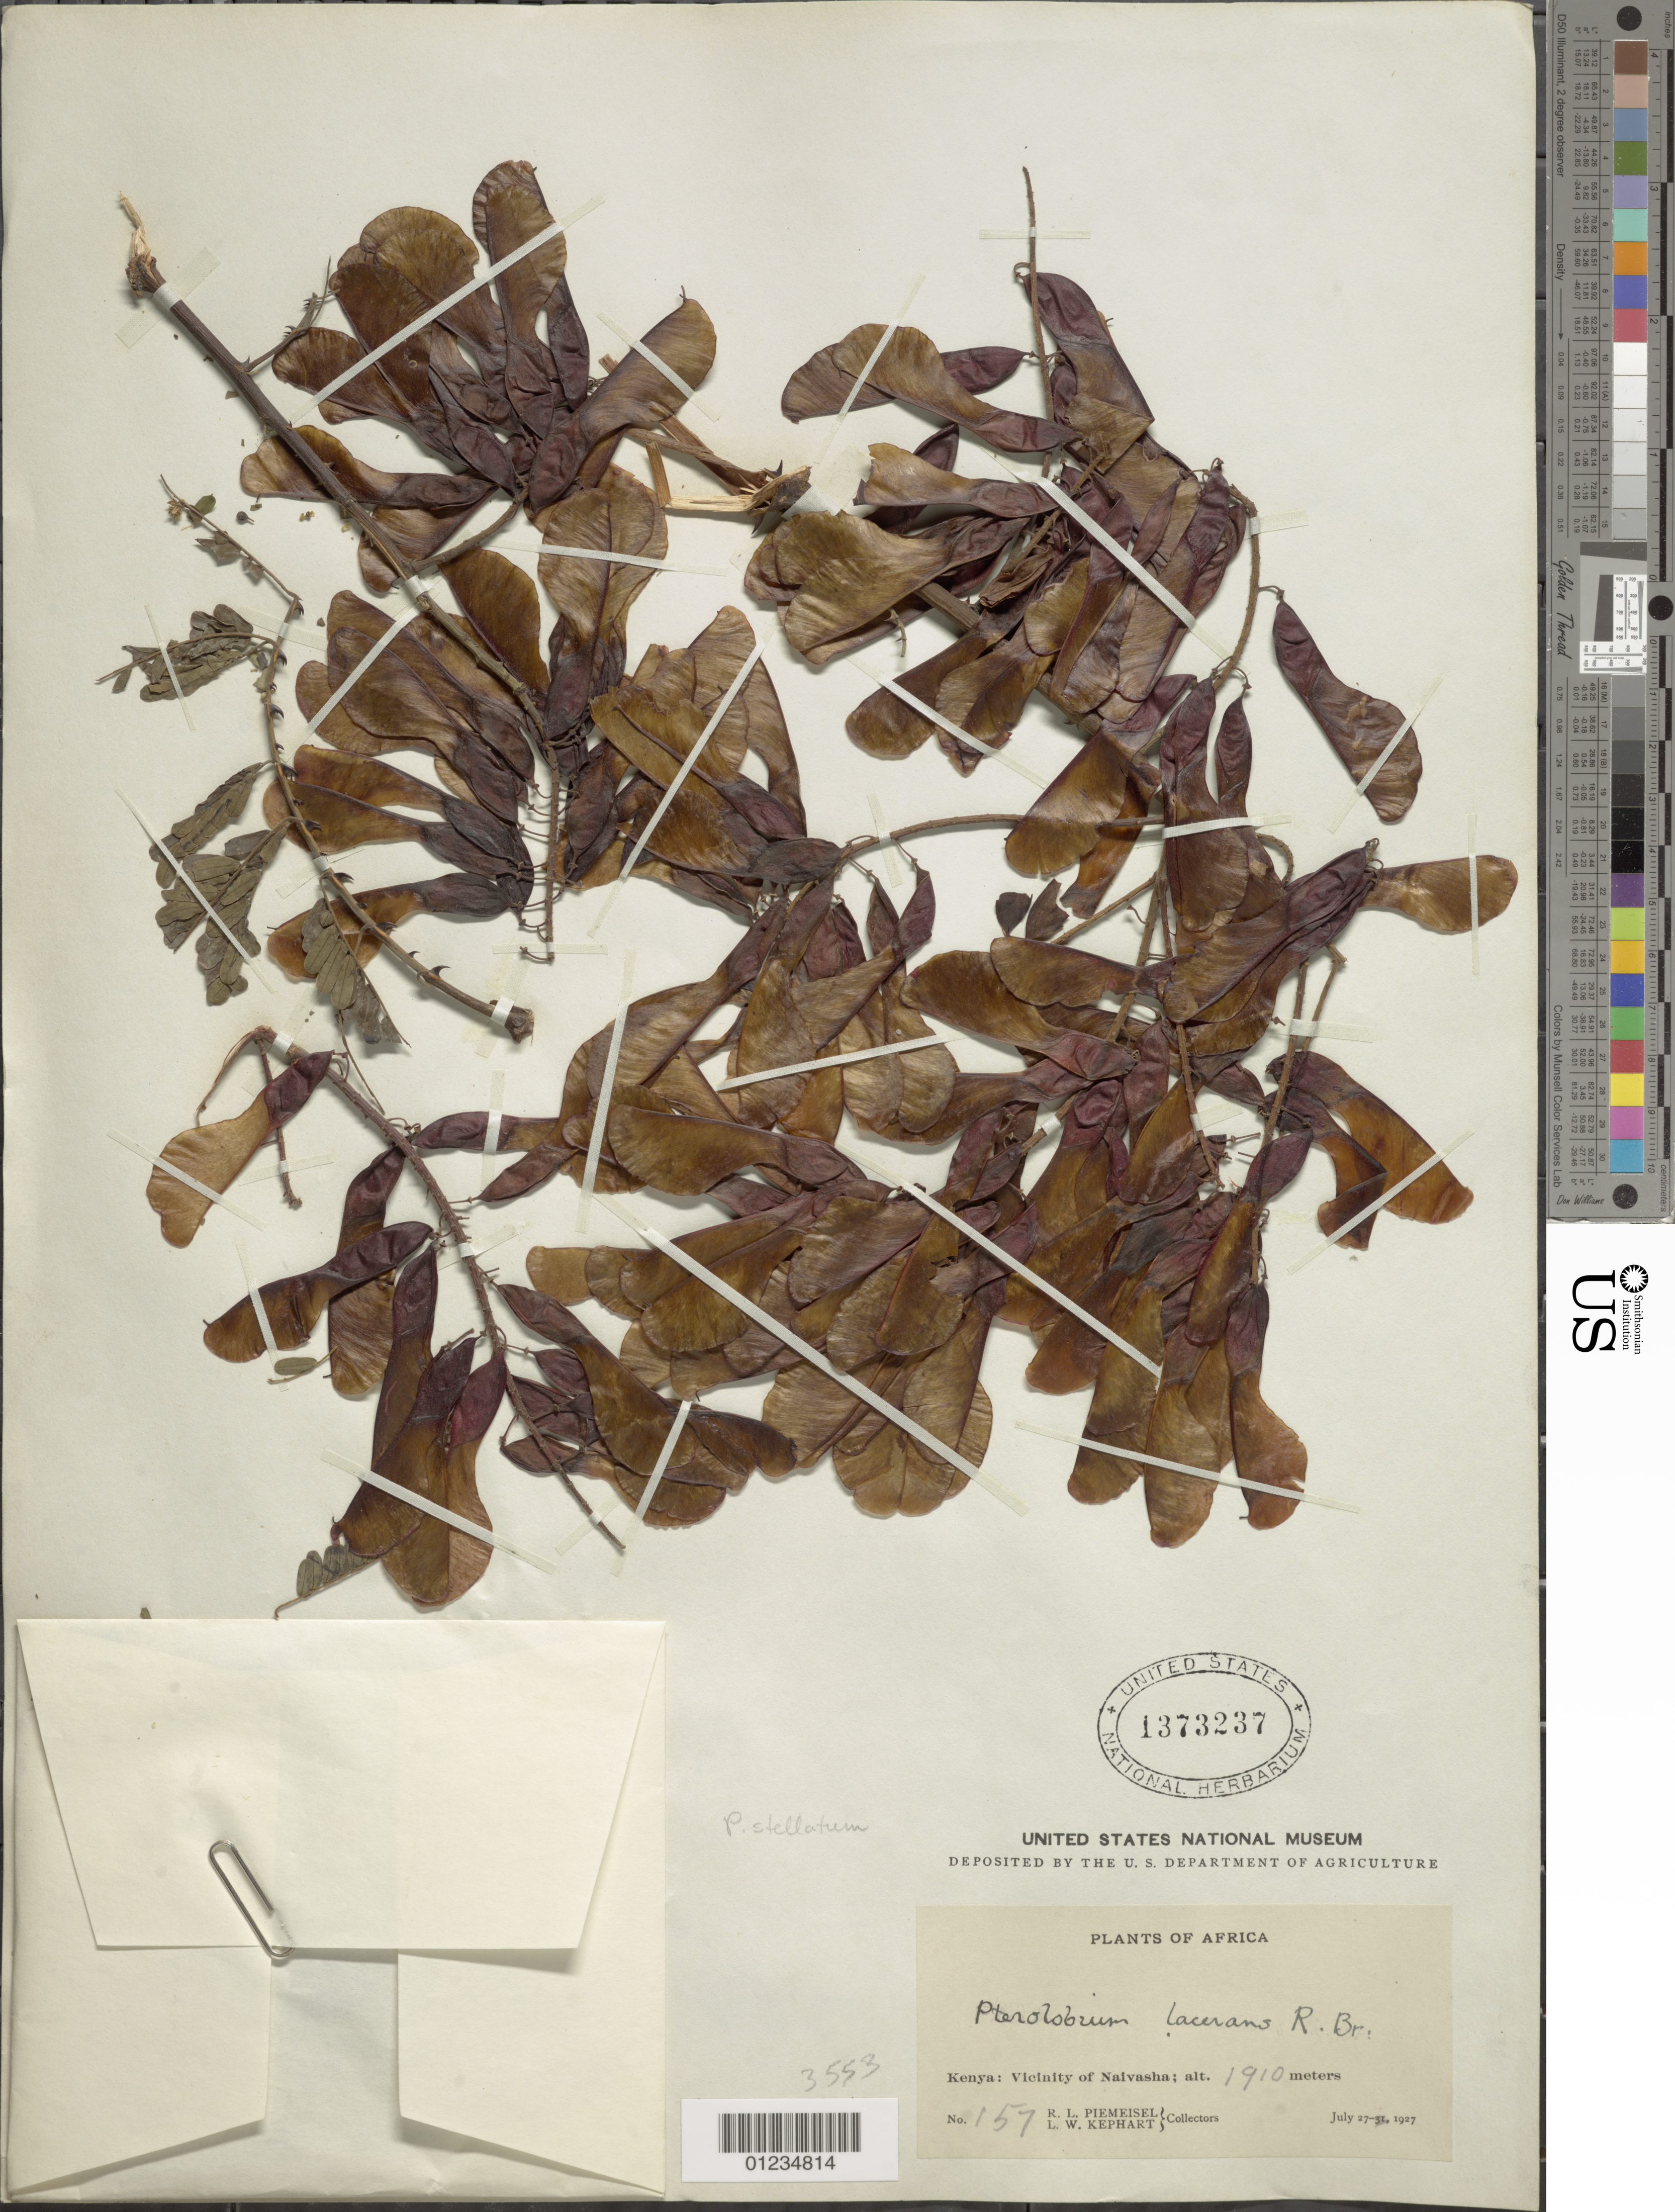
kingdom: Plantae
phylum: Tracheophyta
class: Magnoliopsida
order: Fabales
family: Fabaceae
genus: Pterolobium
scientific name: Pterolobium stellatum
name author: (Forssk.) Brenan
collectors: R. L. Piemeisel & L. W. Kephart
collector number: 157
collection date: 1927-07-27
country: Kenya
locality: Vicinity of Naivasha.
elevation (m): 1910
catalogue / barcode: US 1373237